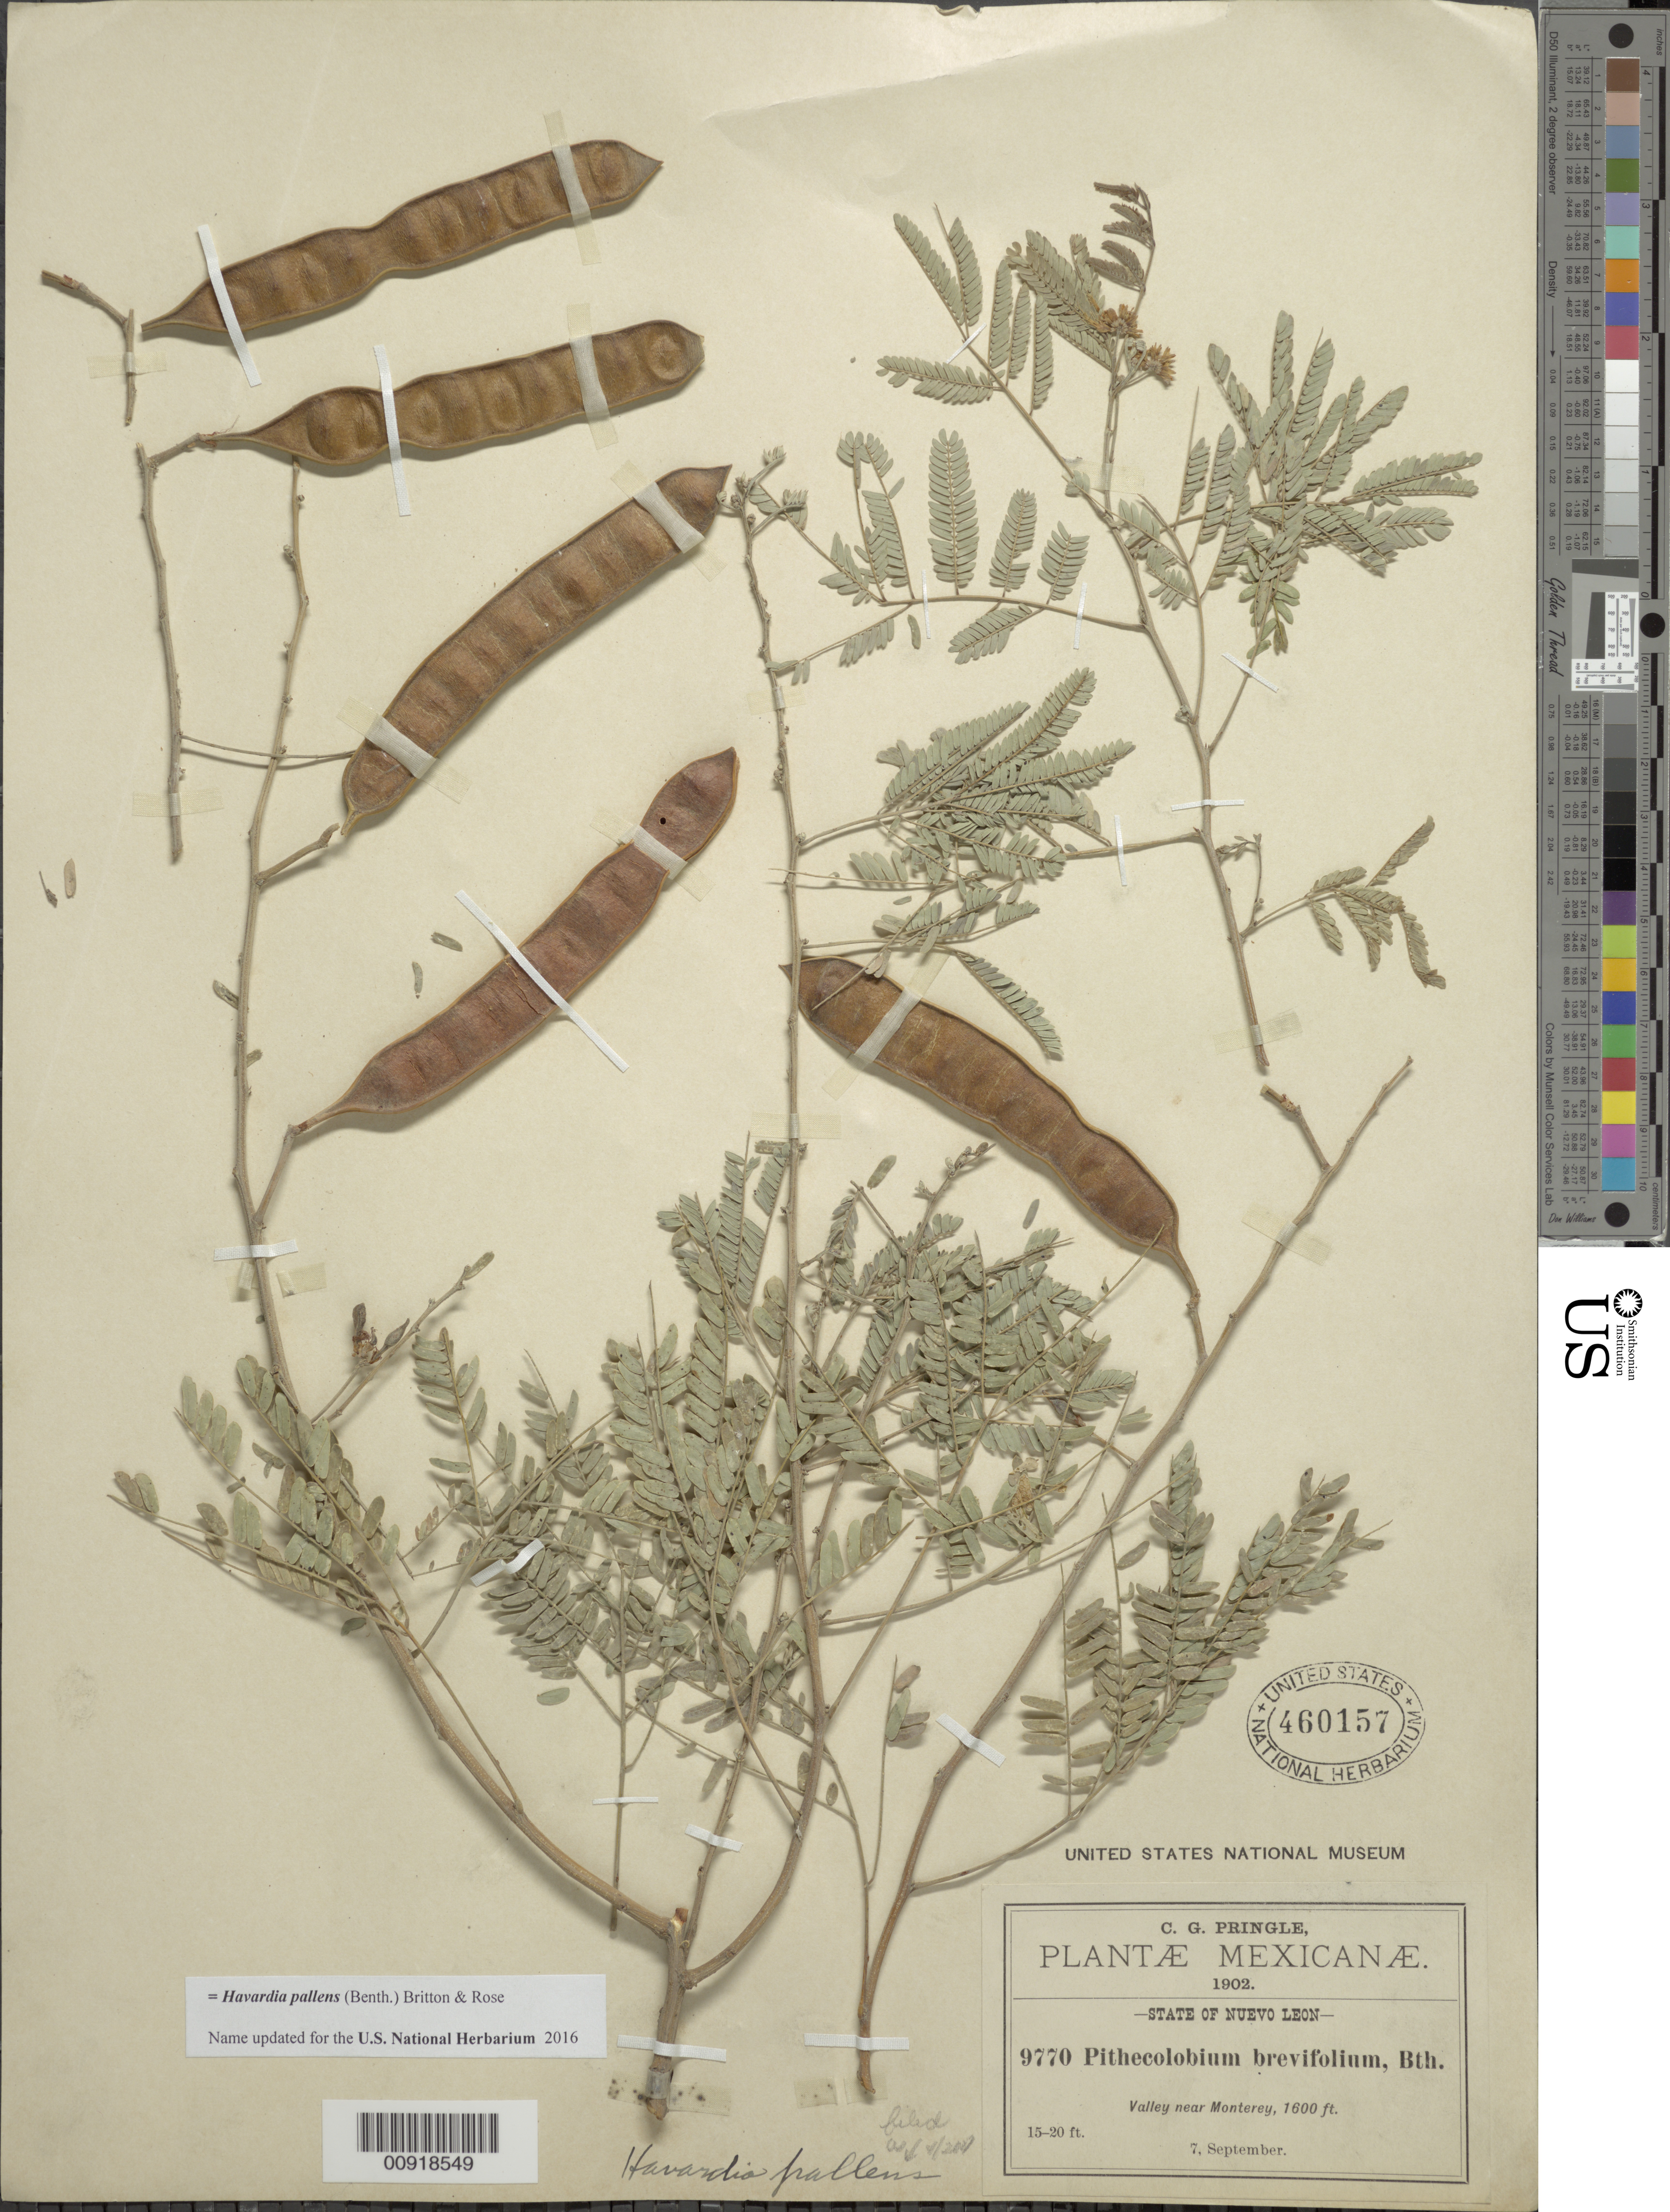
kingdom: Plantae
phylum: Tracheophyta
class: Magnoliopsida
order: Fabales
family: Fabaceae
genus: Havardia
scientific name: Havardia pallens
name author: (Benth.) Britton & Rose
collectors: C. G. Pringle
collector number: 9770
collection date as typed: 07 Sep 1902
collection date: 1902-09-07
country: Mexico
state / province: Nuevo León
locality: Velley near Monterrey.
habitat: Valley.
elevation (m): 488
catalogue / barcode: US 460157